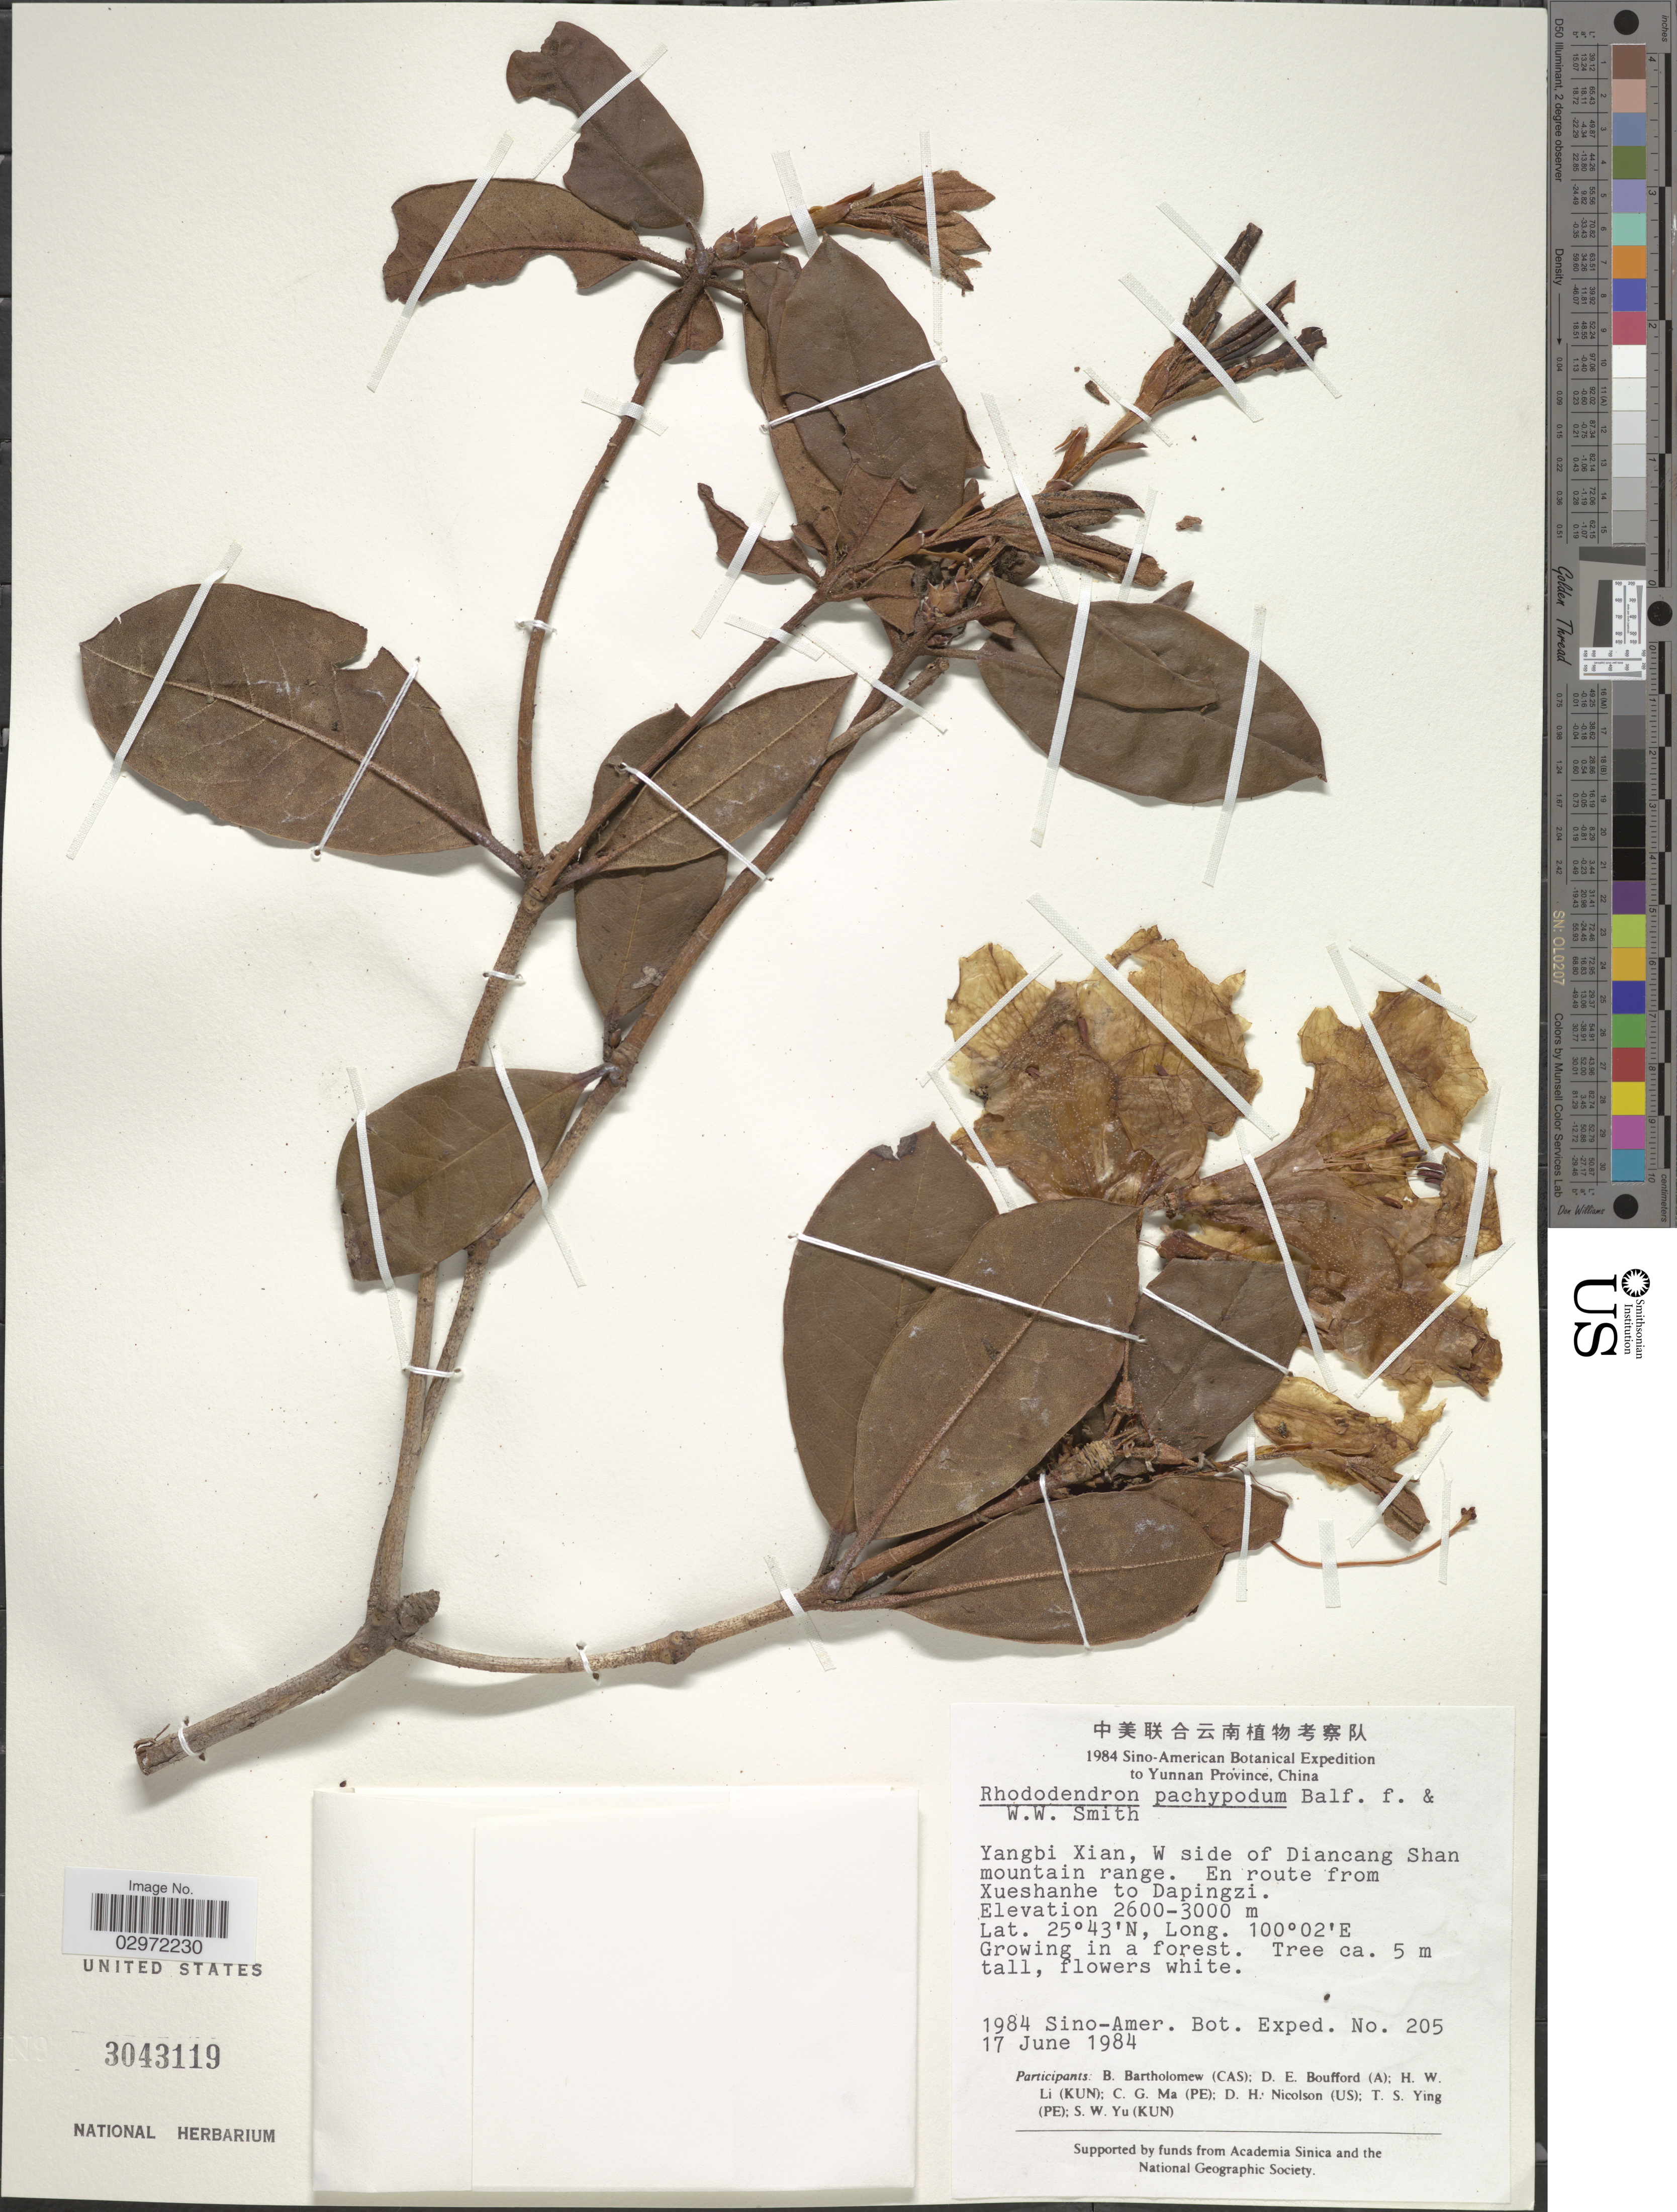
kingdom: Plantae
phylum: Tracheophyta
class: Magnoliopsida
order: Ericales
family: Ericaceae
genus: Rhododendron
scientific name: Rhododendron pachypodum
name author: Balf. f. & W.W. Sm.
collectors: Sino-Amer. Bot. Exped. 1984, B. Bartholomew, D. E. Boufford, H. W. Li & et al.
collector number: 205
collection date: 1984-06-17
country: China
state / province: Yunnan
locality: Yangbi Xian, W side of Diancan Shan mountain range. En route from Xueshanhe to Dapingzi.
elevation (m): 2600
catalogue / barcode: US 3043119